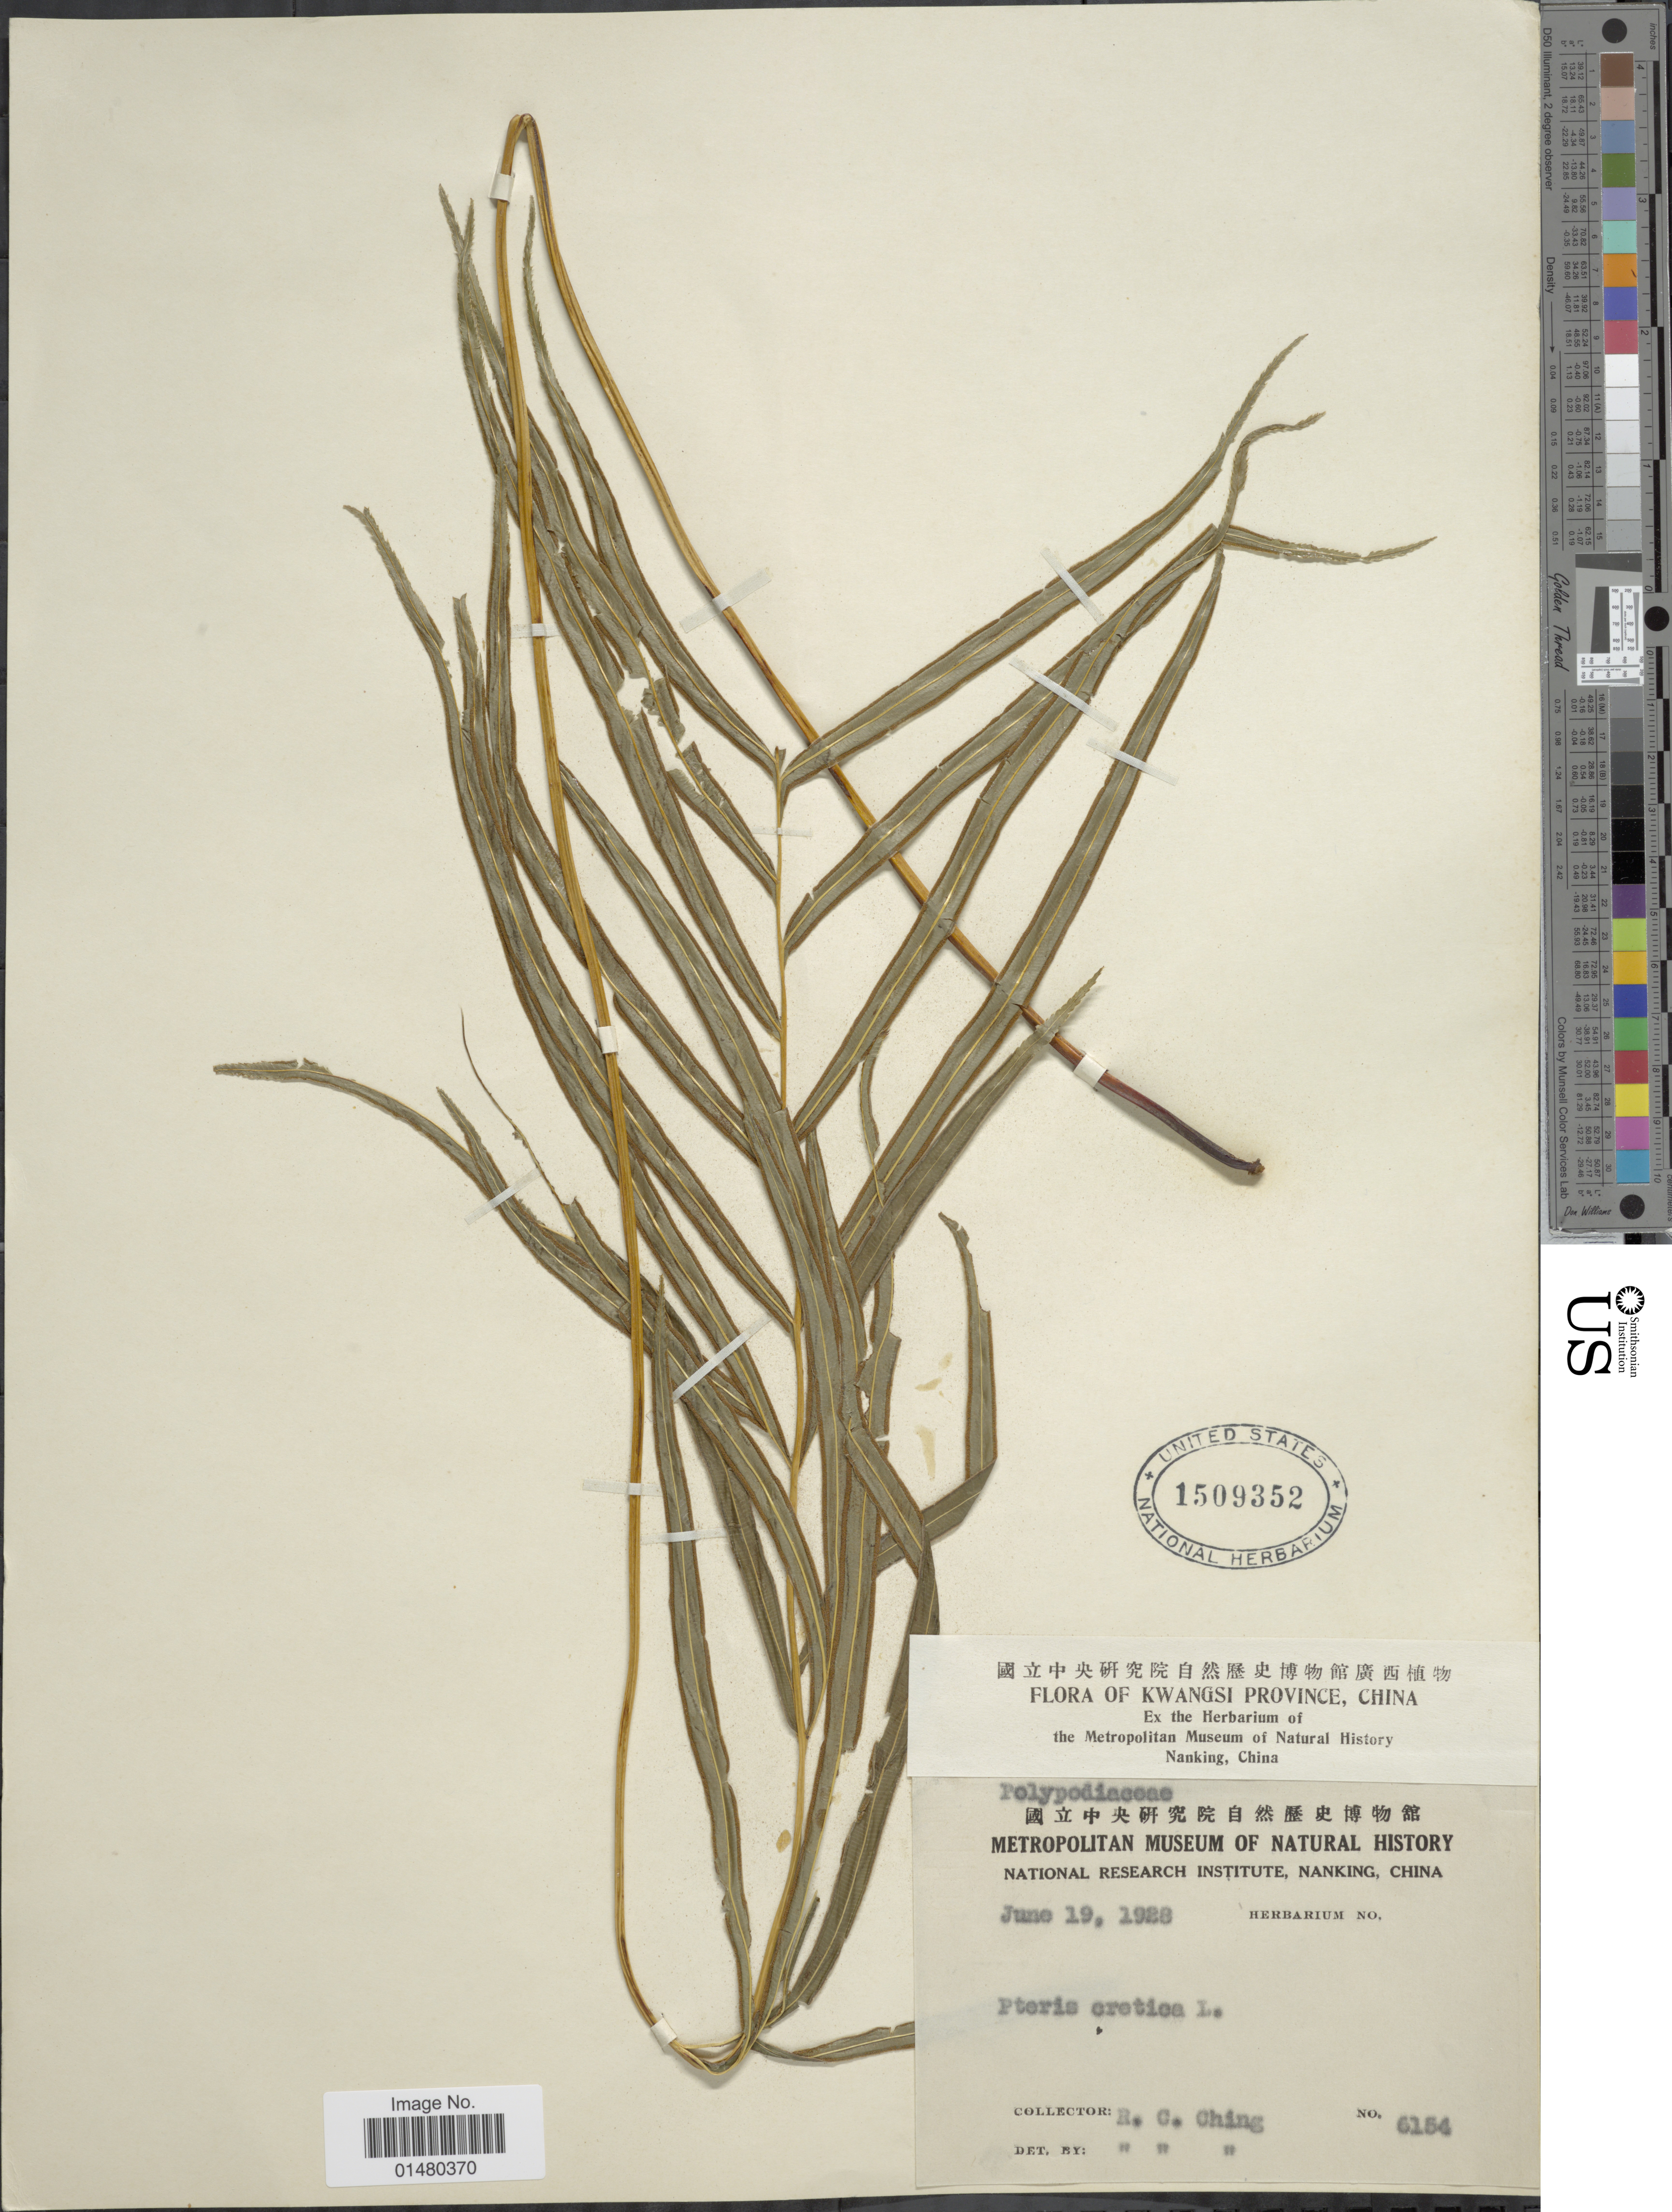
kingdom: Plantae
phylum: Tracheophyta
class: Polypodiopsida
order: Polypodiales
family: Pteridaceae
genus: Pteris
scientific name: Pteris cretica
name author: L.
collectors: R. C. Ching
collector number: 6154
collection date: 1928-06-19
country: China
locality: Kwangsi Province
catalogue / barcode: US 1509352